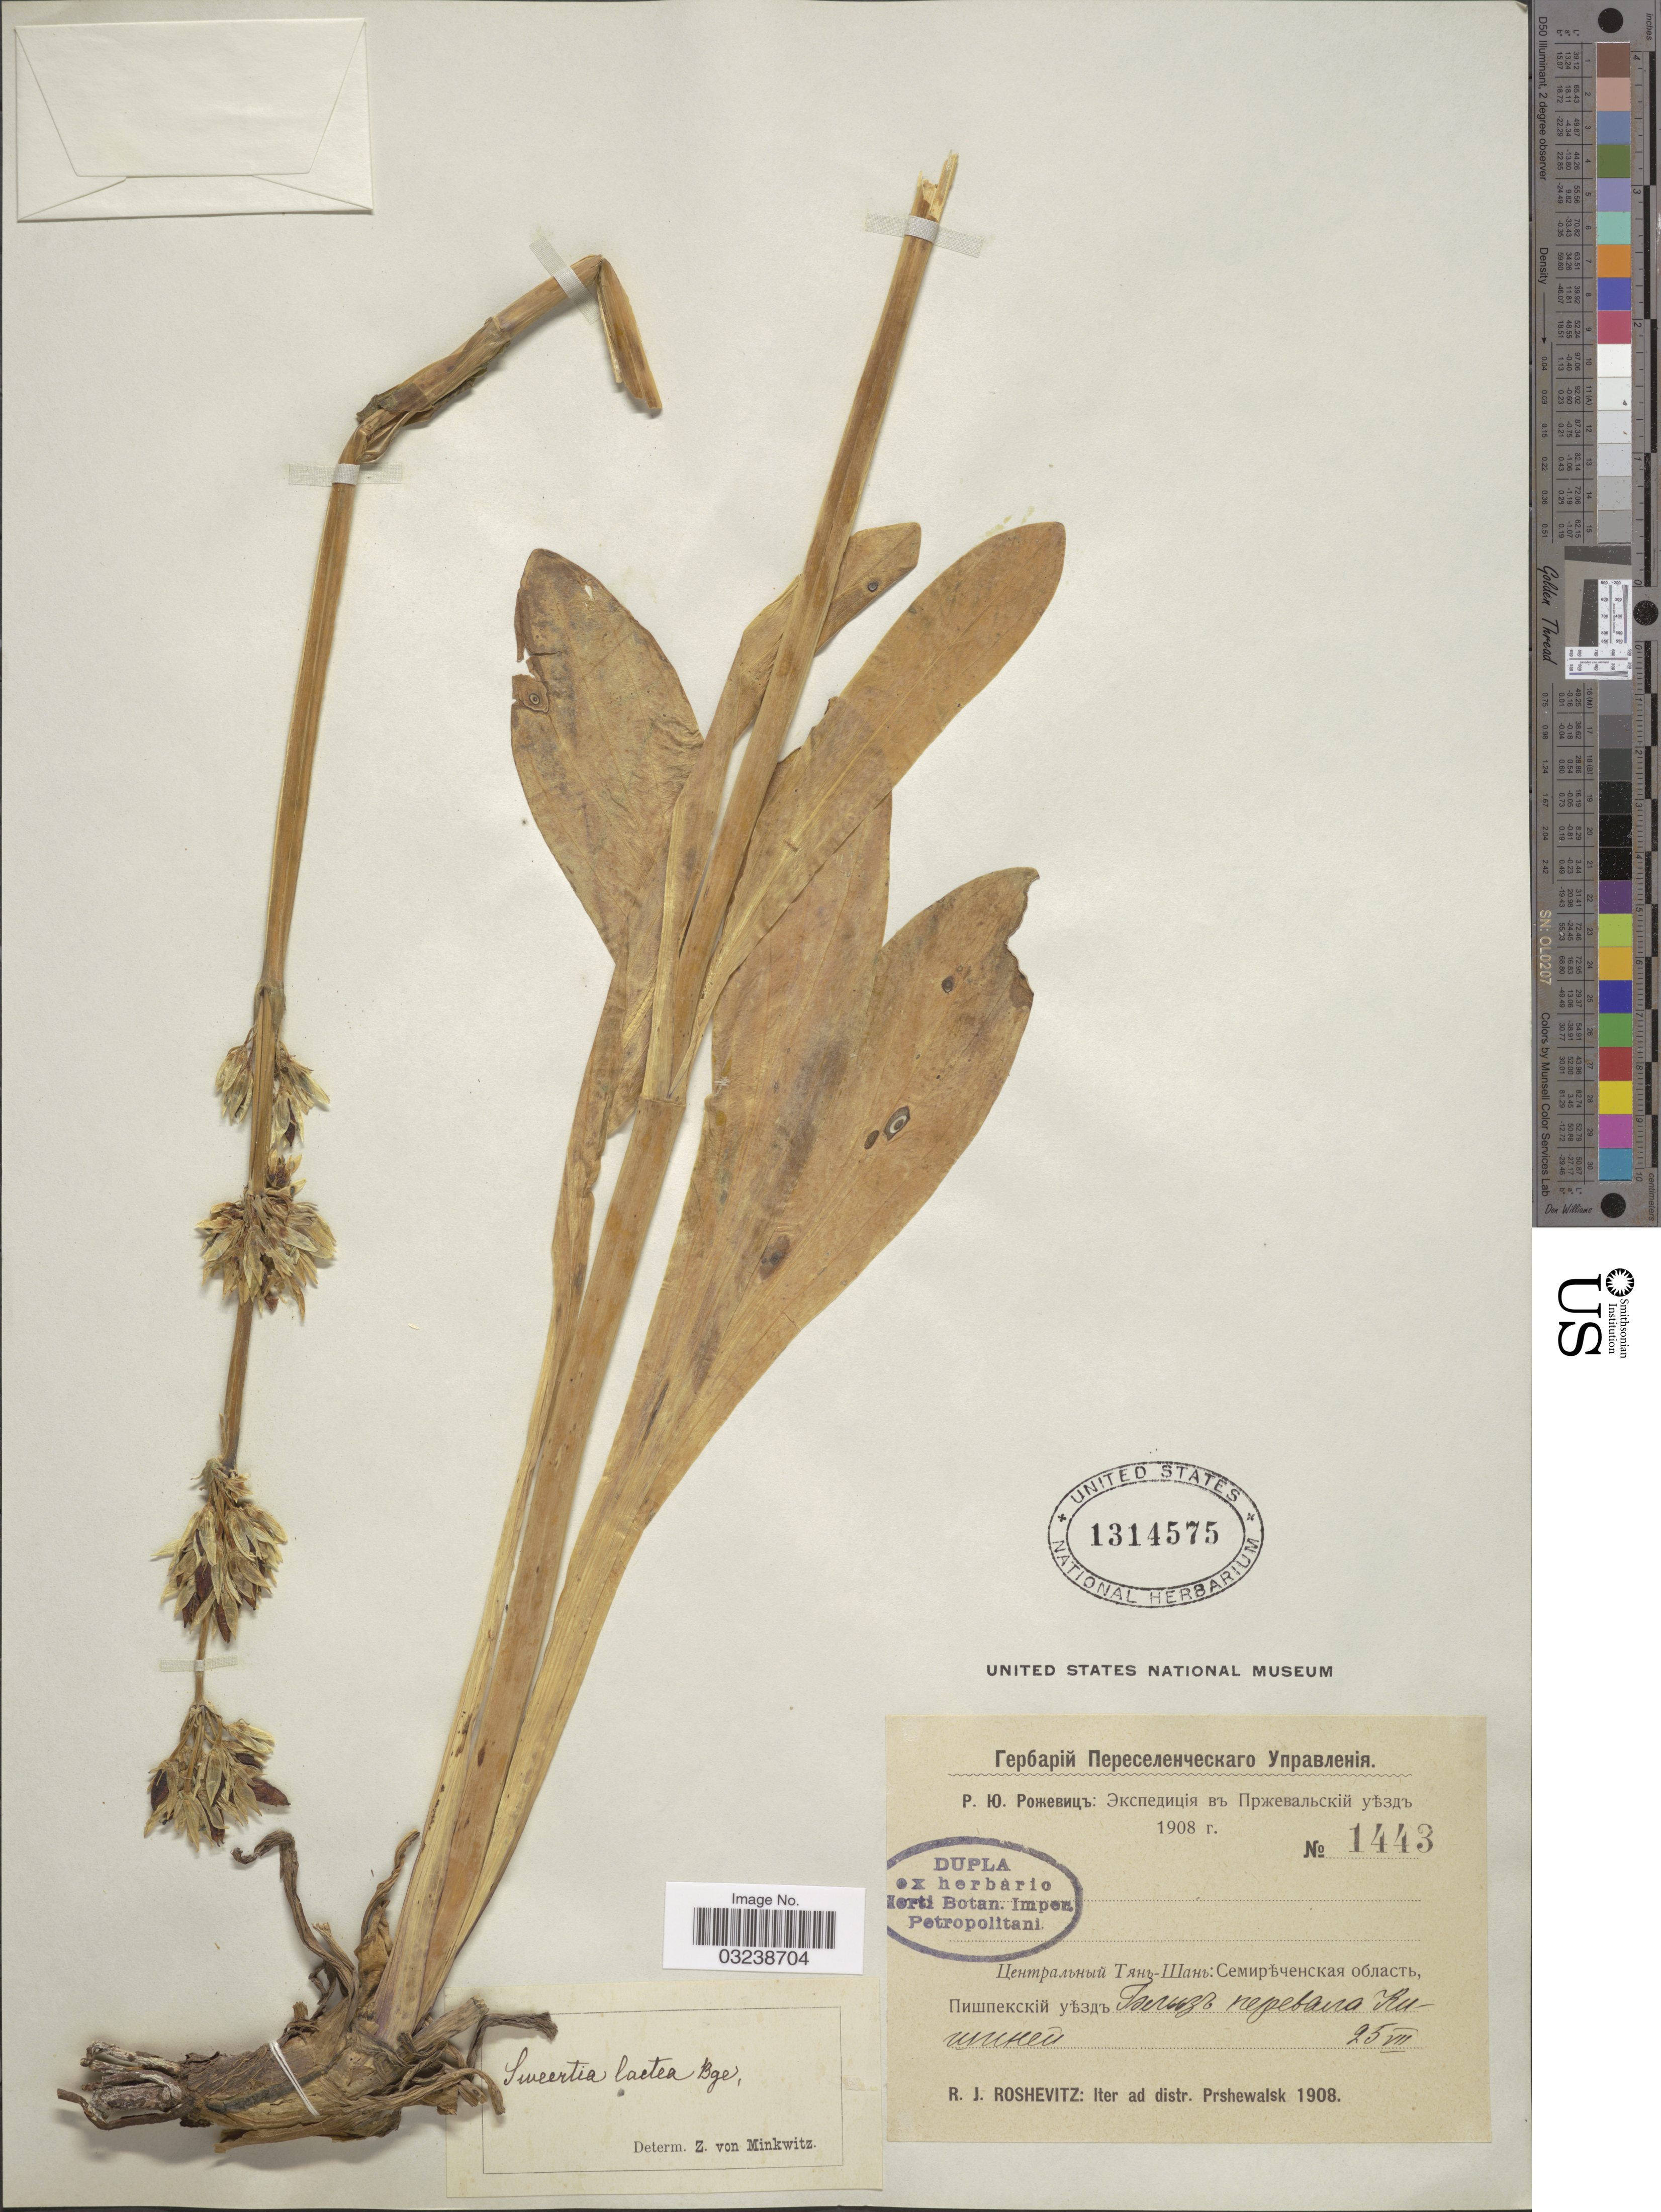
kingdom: Plantae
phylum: Tracheophyta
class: Magnoliopsida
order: Gentianales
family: Gentianaceae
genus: Swertia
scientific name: Swertia lactea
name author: Bunge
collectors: R. J. Roshevitz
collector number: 1443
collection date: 1908-08-25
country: Kyrgyzstan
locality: X. Iter ad distr. Prshewalsk.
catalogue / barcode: US 1314575